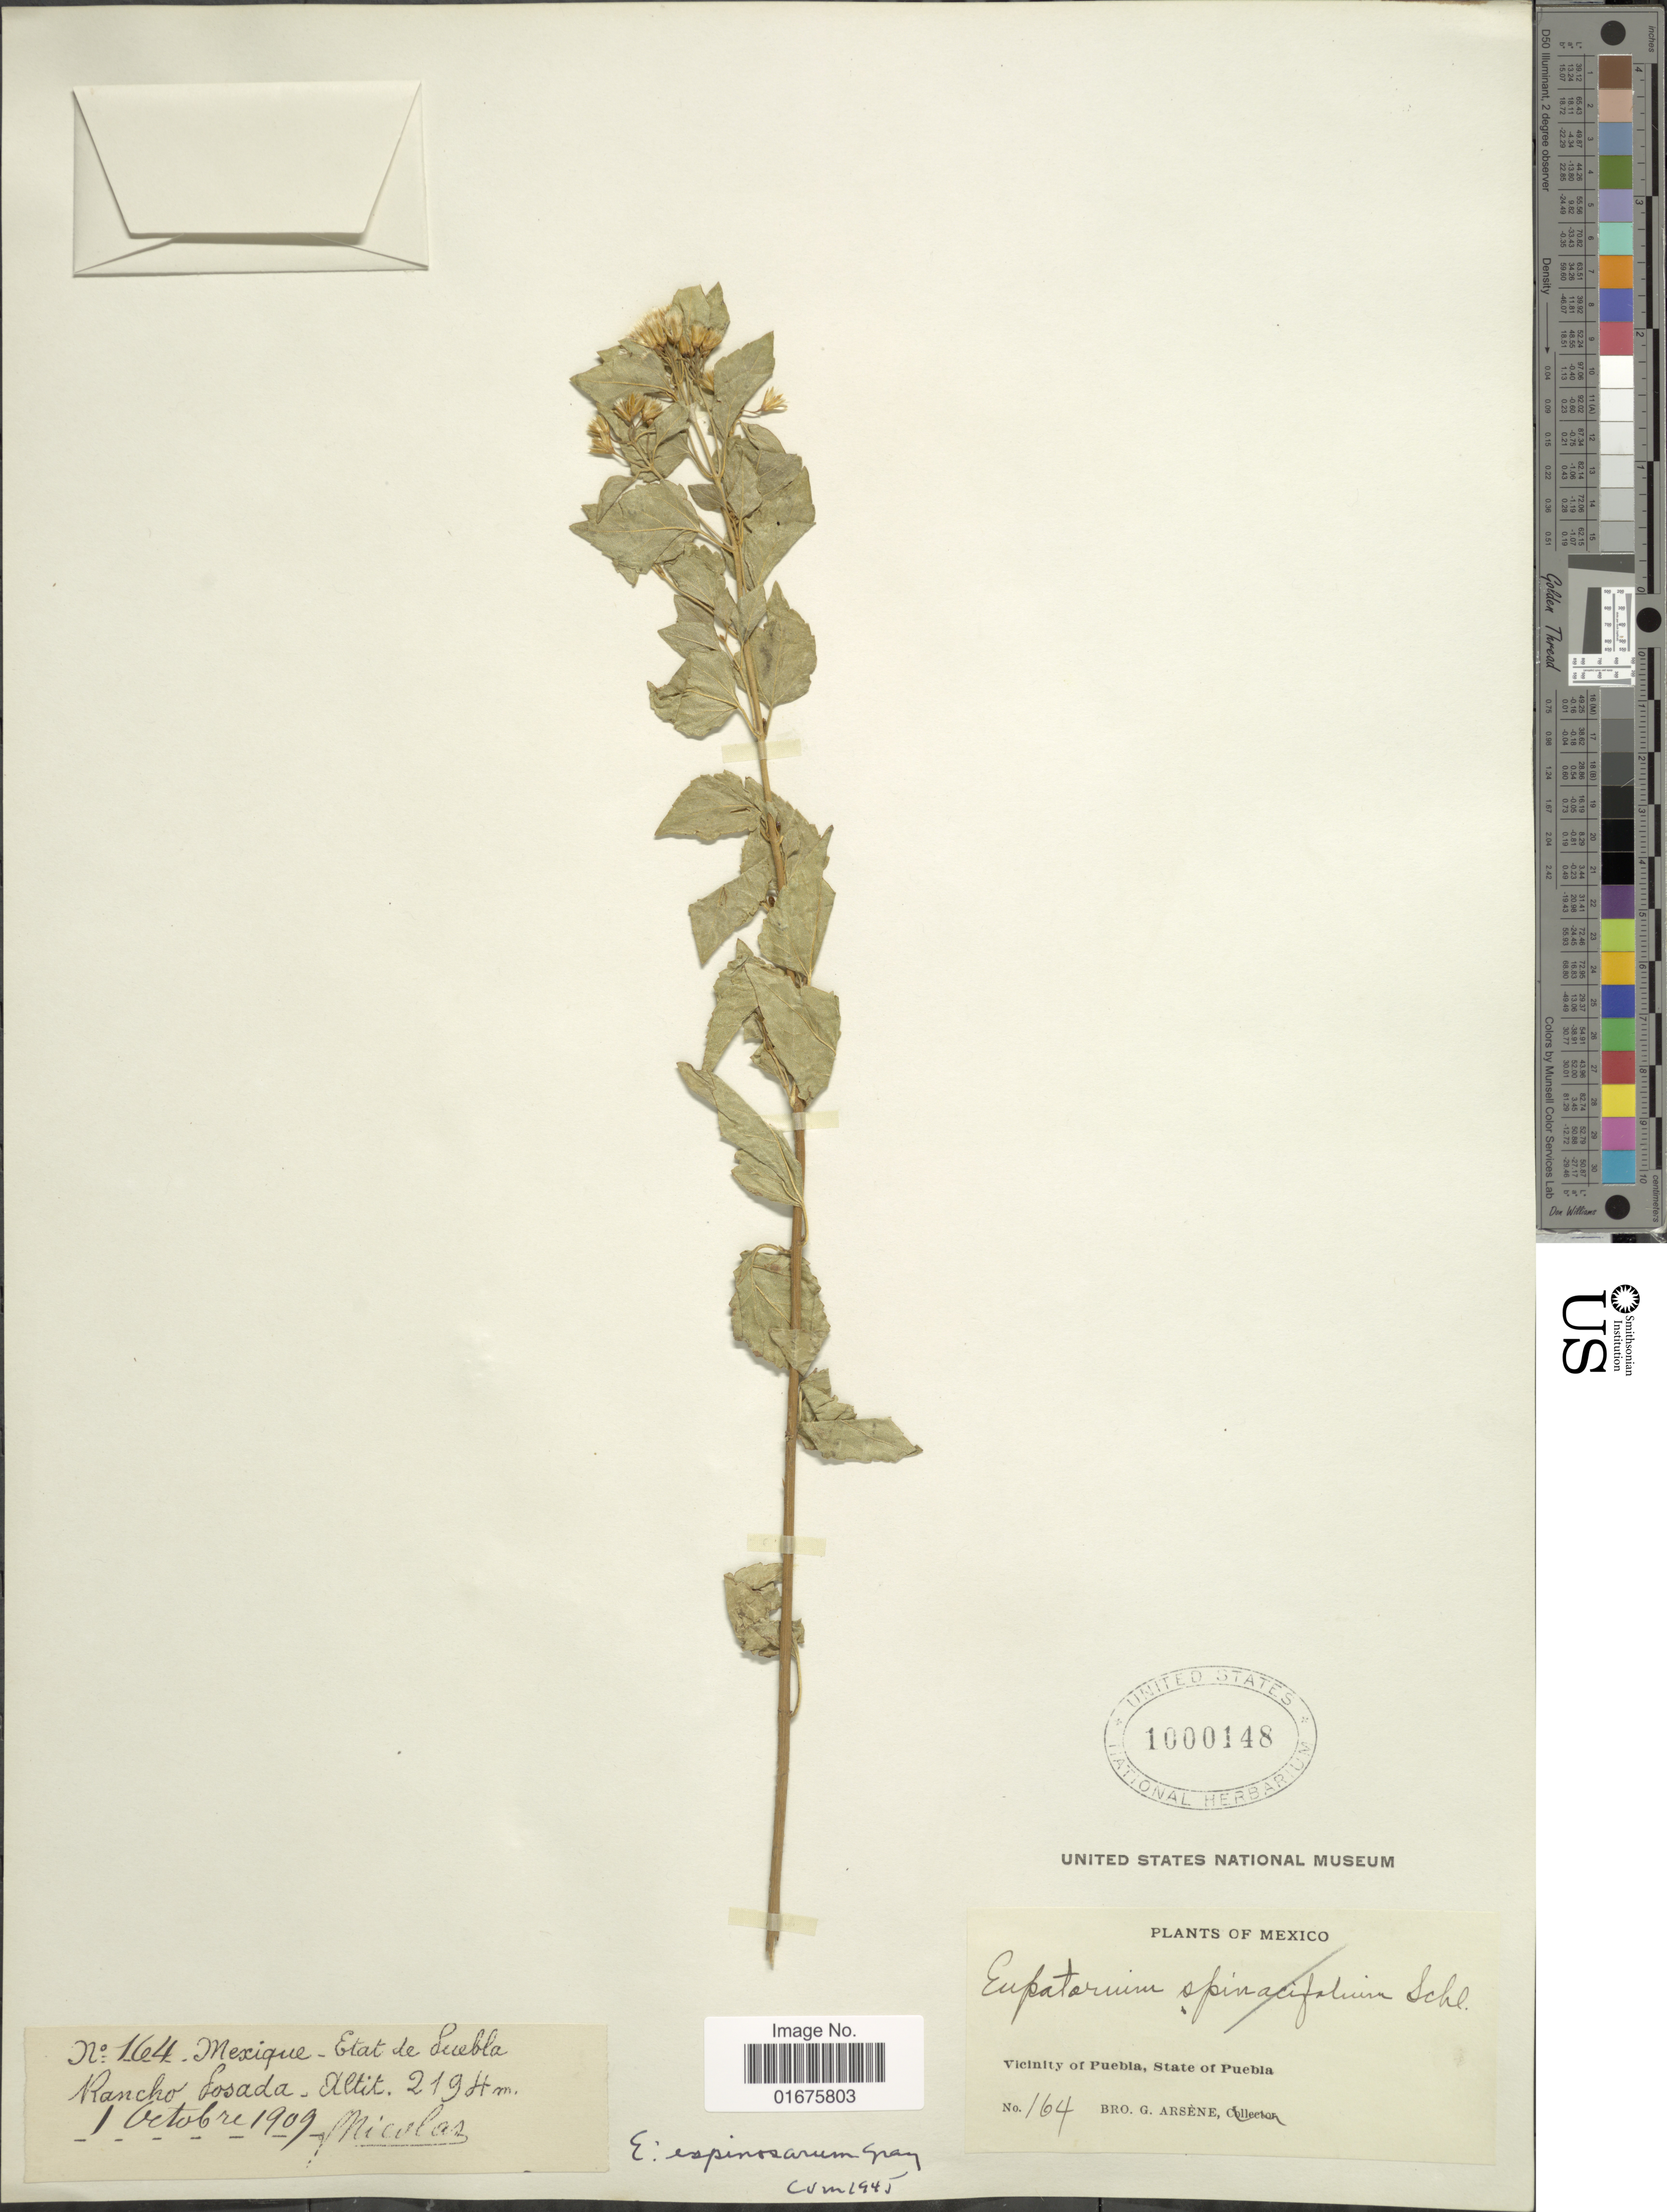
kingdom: Plantae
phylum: Tracheophyta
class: Magnoliopsida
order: Asterales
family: Asteraceae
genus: Ageratina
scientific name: Ageratina espinosarum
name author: (A. Gray) R.M. King & H. Rob.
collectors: Bro. G. Arsène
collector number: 164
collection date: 1909-10-01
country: Mexico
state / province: Puebla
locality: Vicinity of Puebla, Rancho Losada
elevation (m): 2194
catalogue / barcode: US 1000148